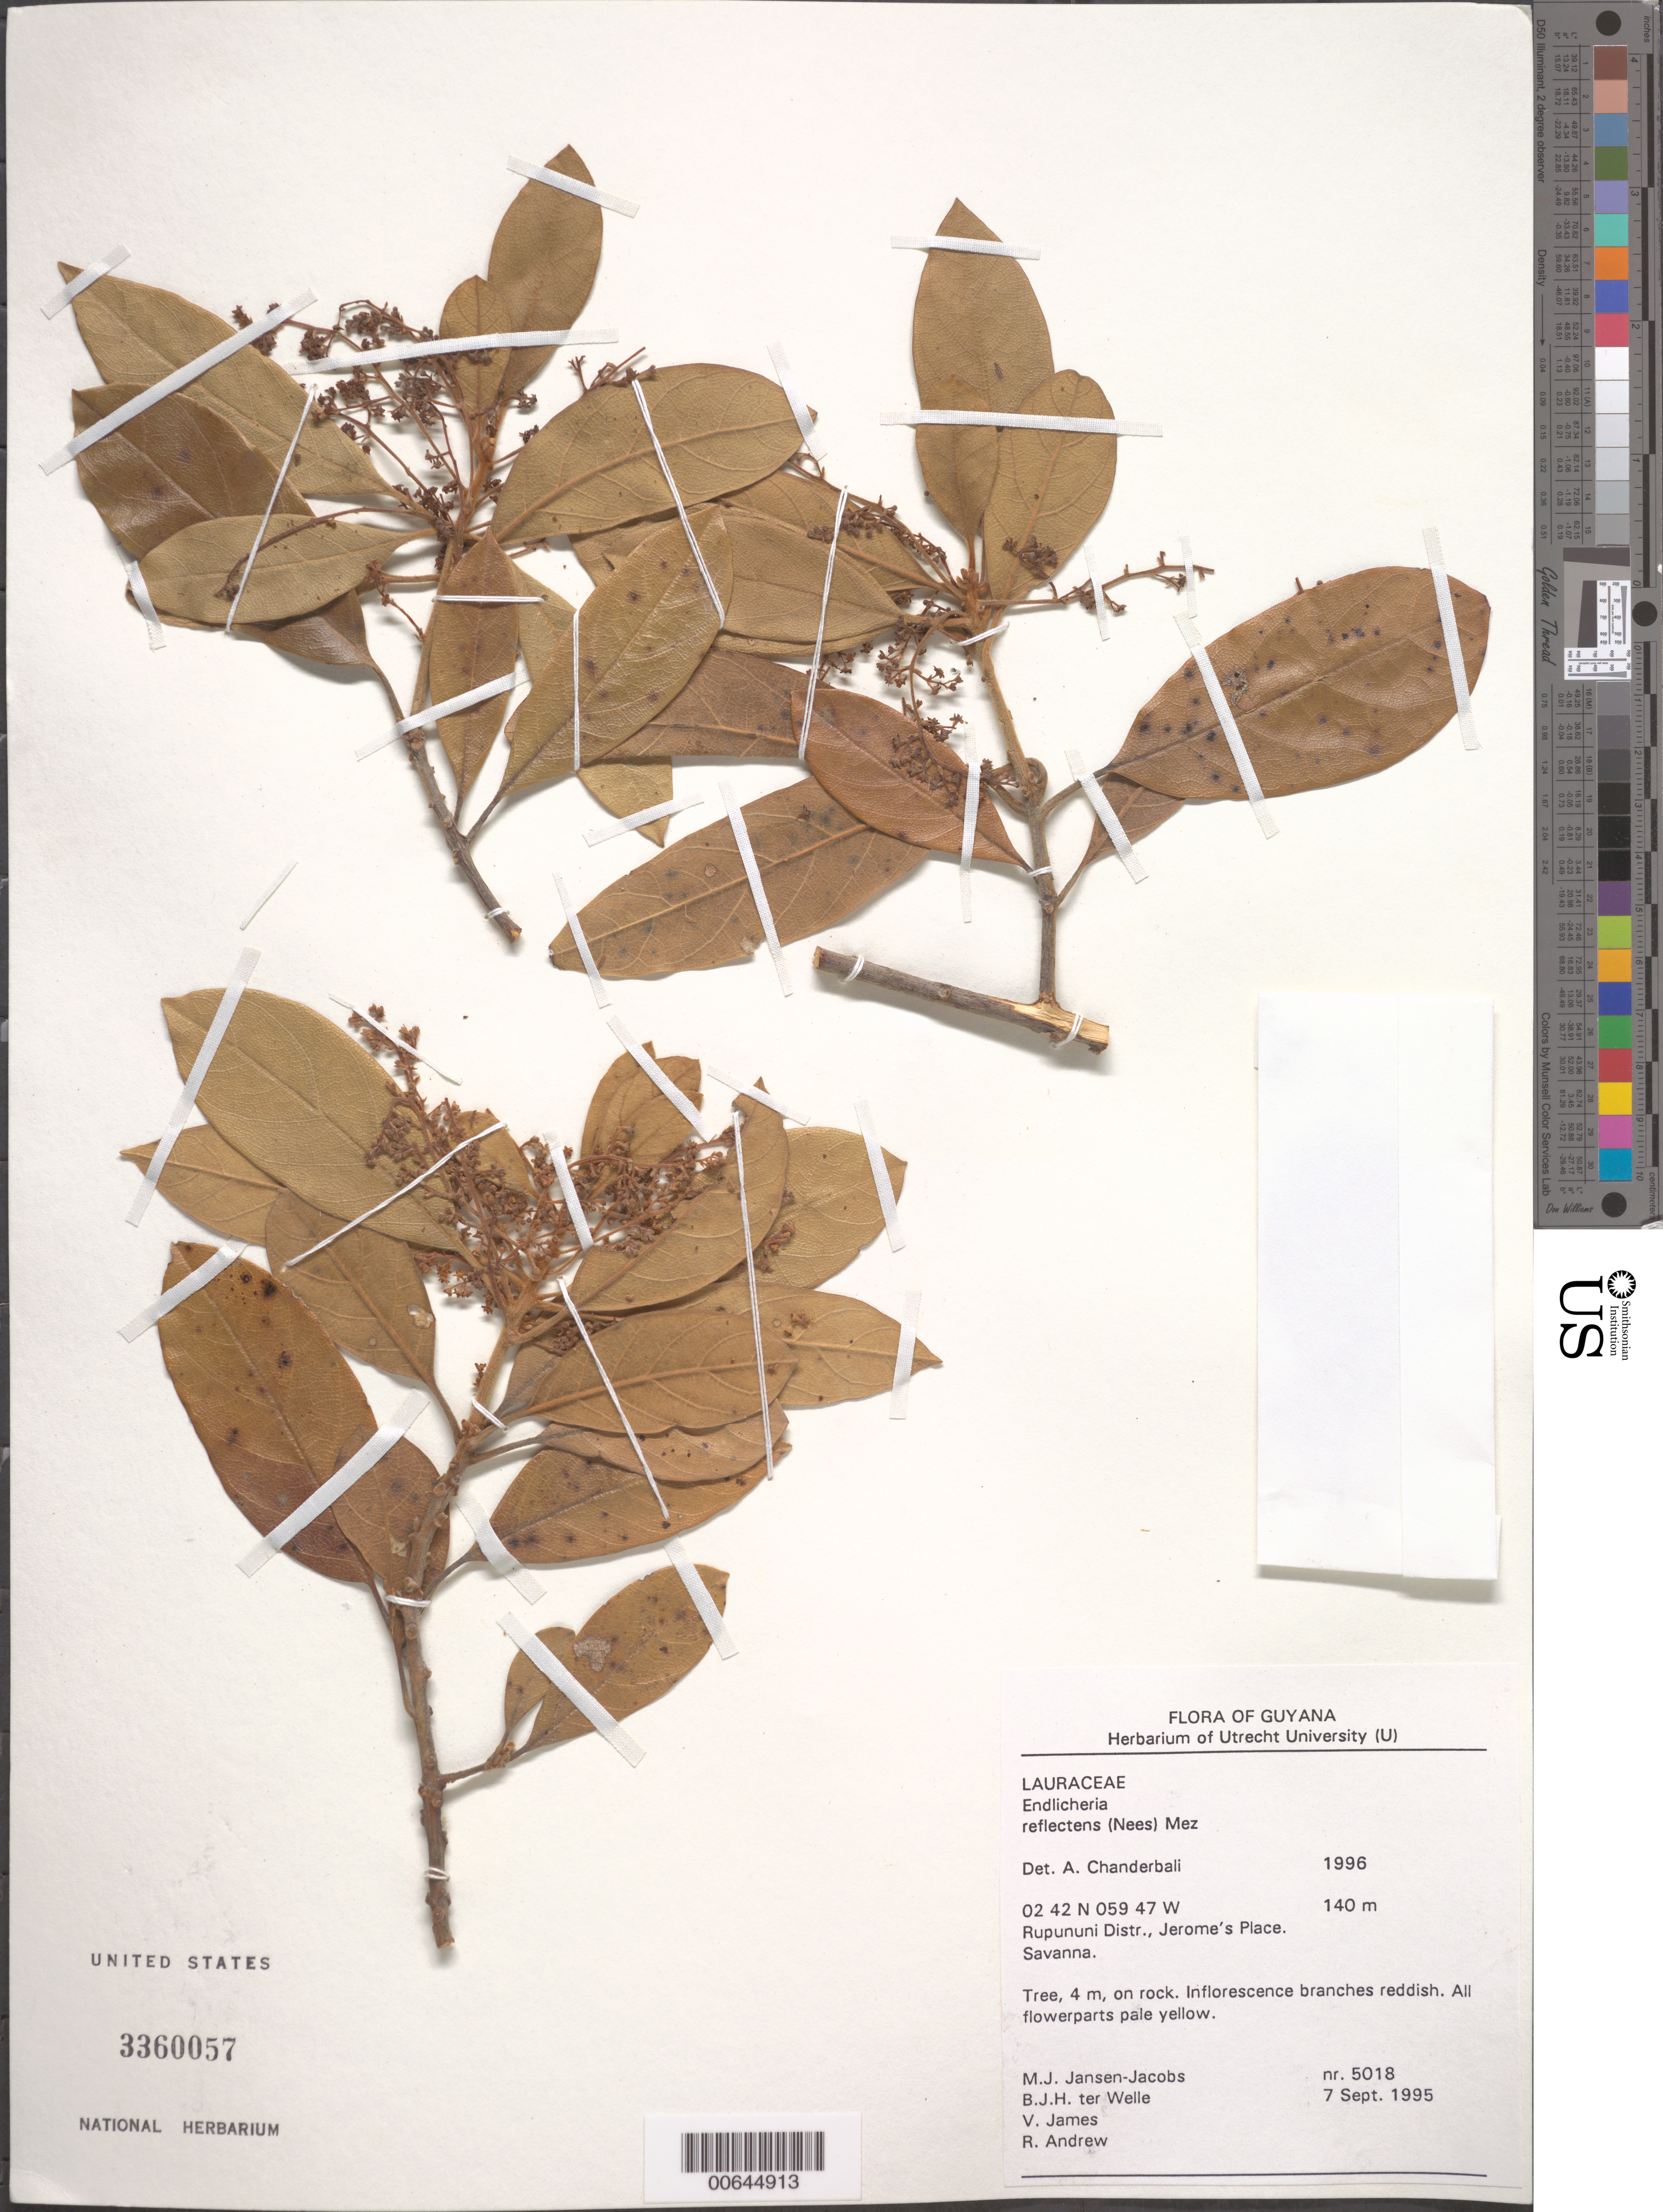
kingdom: Plantae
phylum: Tracheophyta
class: Magnoliopsida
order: Laurales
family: Lauraceae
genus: Endlicheria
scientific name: Endlicheria reflectens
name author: (Nees) Mez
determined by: Chanderbali, Andre Shashi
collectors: M. J. Jansen-Jacobs, B. Welle, V. James & R. Andrew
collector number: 5018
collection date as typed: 7-Sep-95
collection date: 1995-09-07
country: Guyana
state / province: U. Takutu-U. Essequibo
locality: Jerome's Place, Talidku Mt., Rupununi Dist.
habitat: Savanna, on rock.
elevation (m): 140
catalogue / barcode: US 3360057